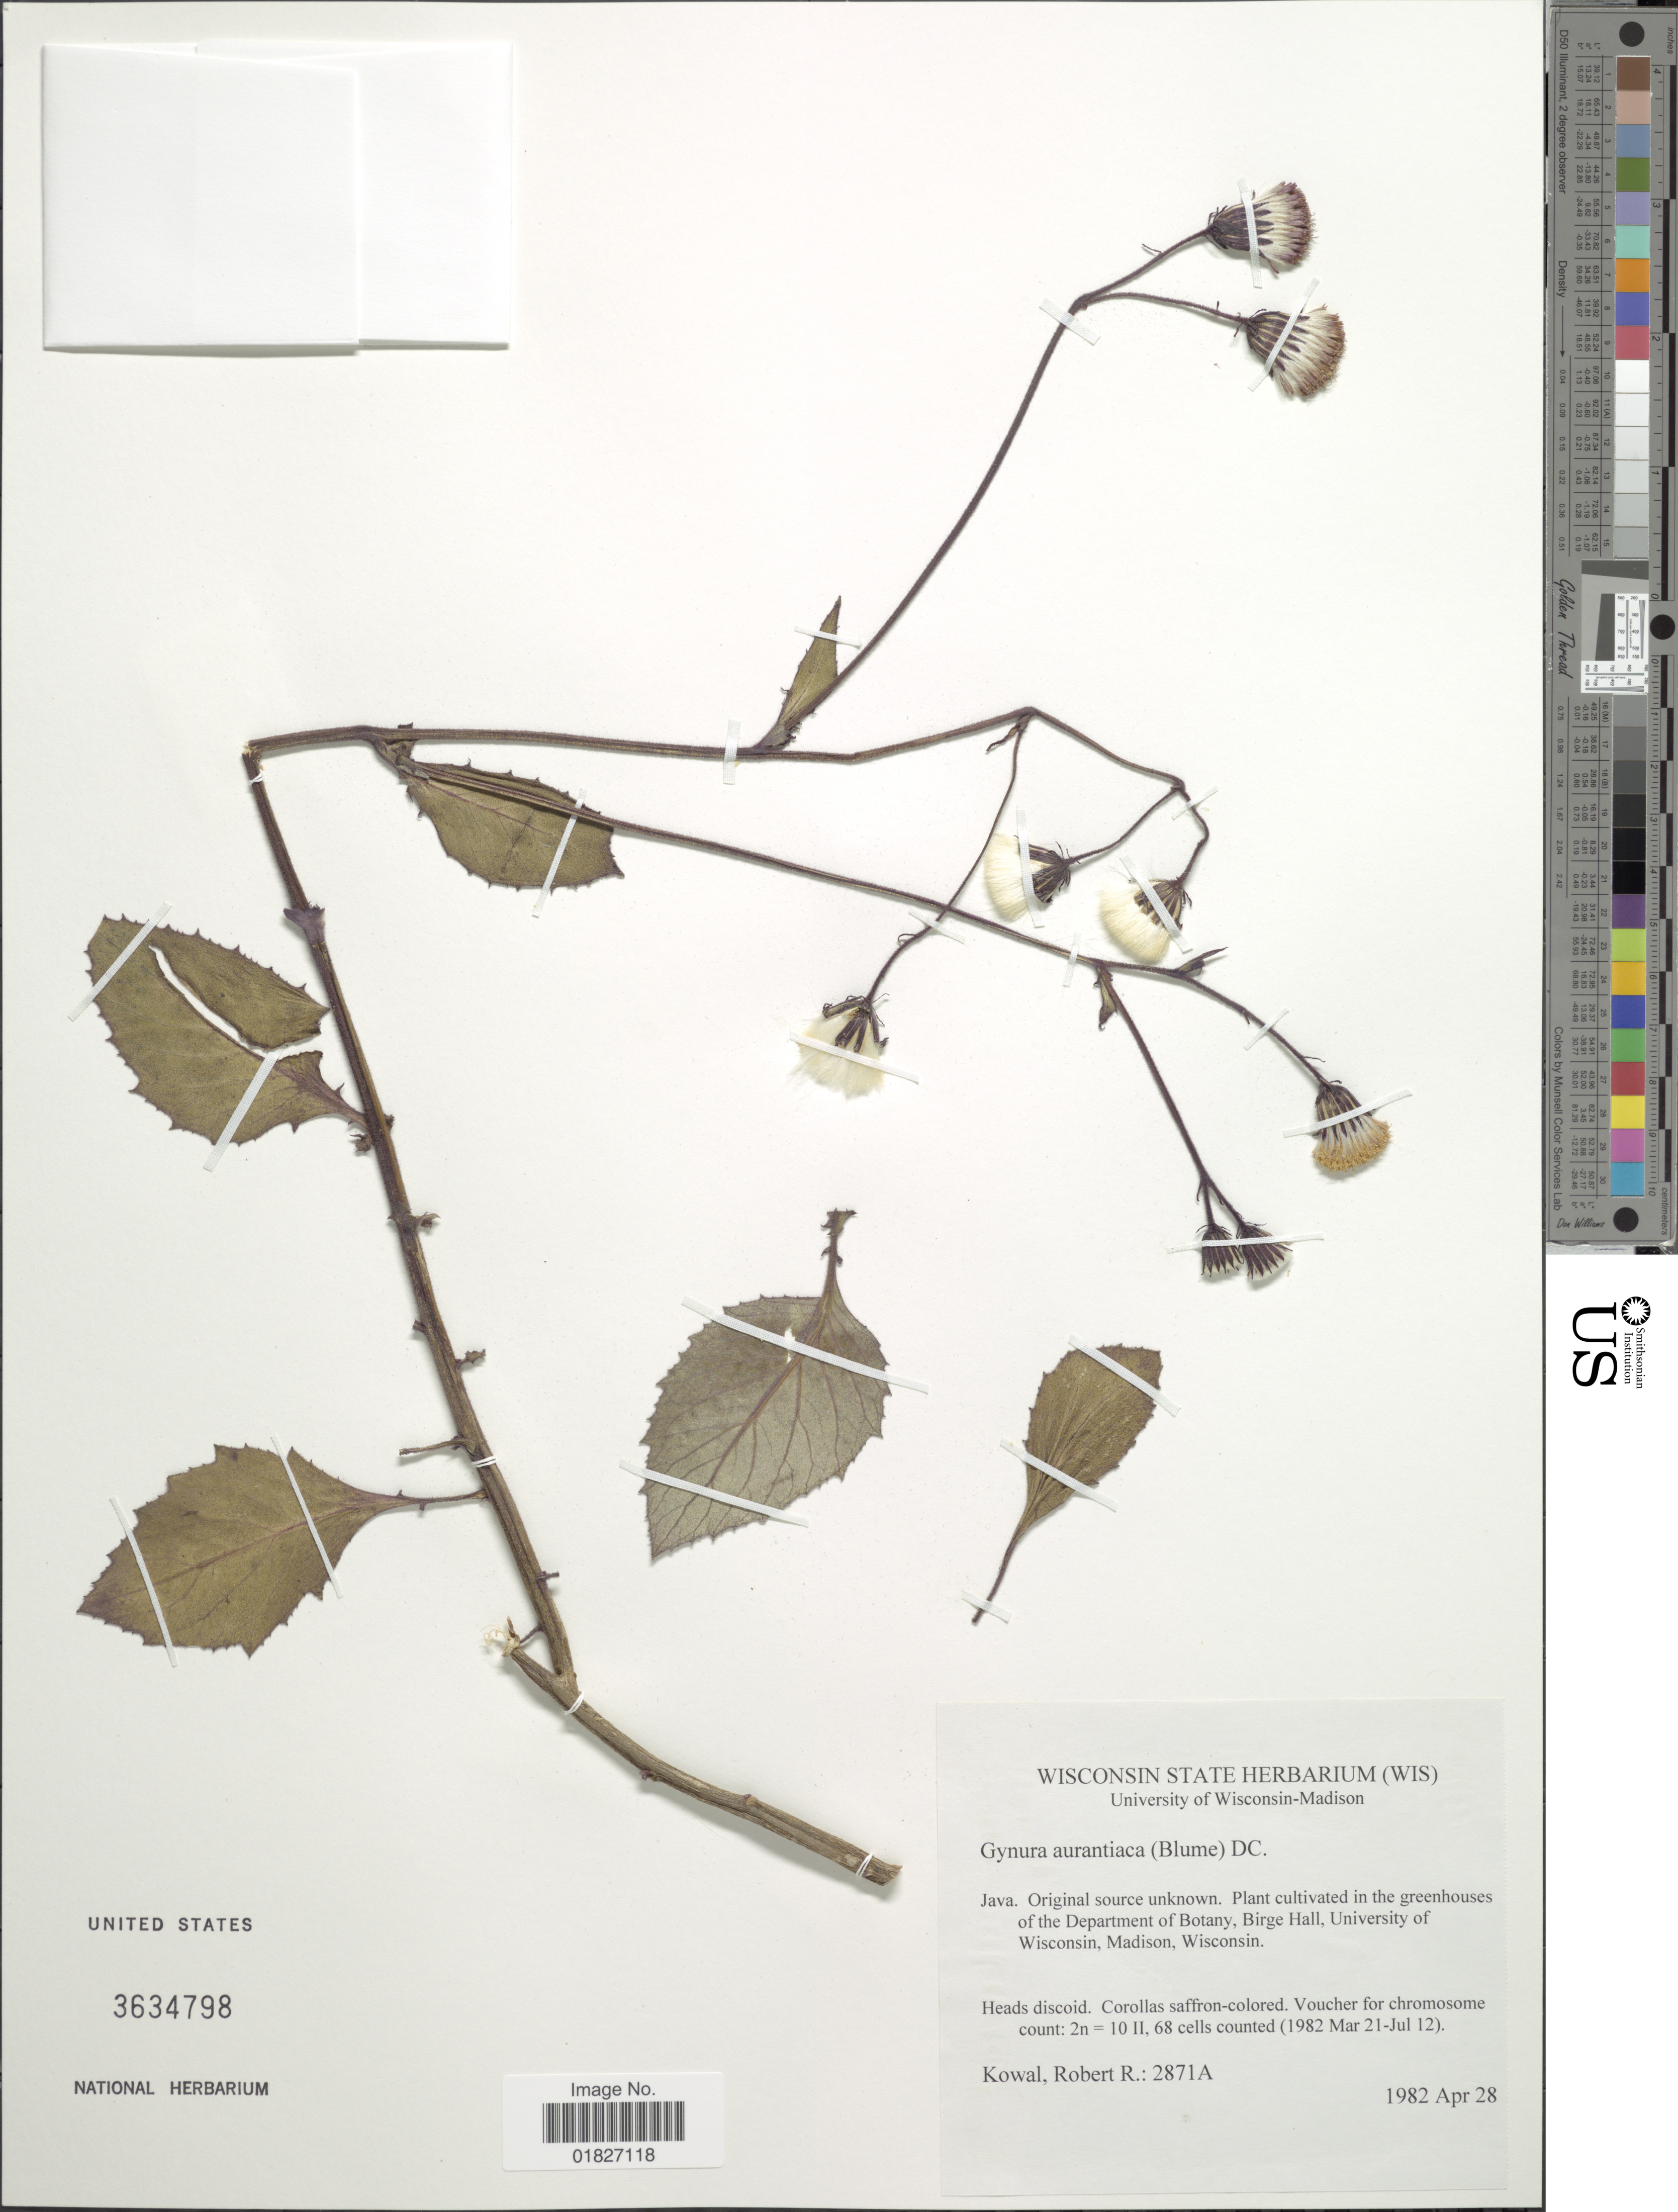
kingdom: Plantae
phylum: Tracheophyta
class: Magnoliopsida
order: Asterales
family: Asteraceae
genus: Gynura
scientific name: Gynura aurantiaca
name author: (Blume) DC.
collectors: R. Kowal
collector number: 2871A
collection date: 1982-04-28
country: Georgia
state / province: Samtskhe-Javakheti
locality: Greenhouses of the Department of Botany, Birge Hall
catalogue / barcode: US 3634798